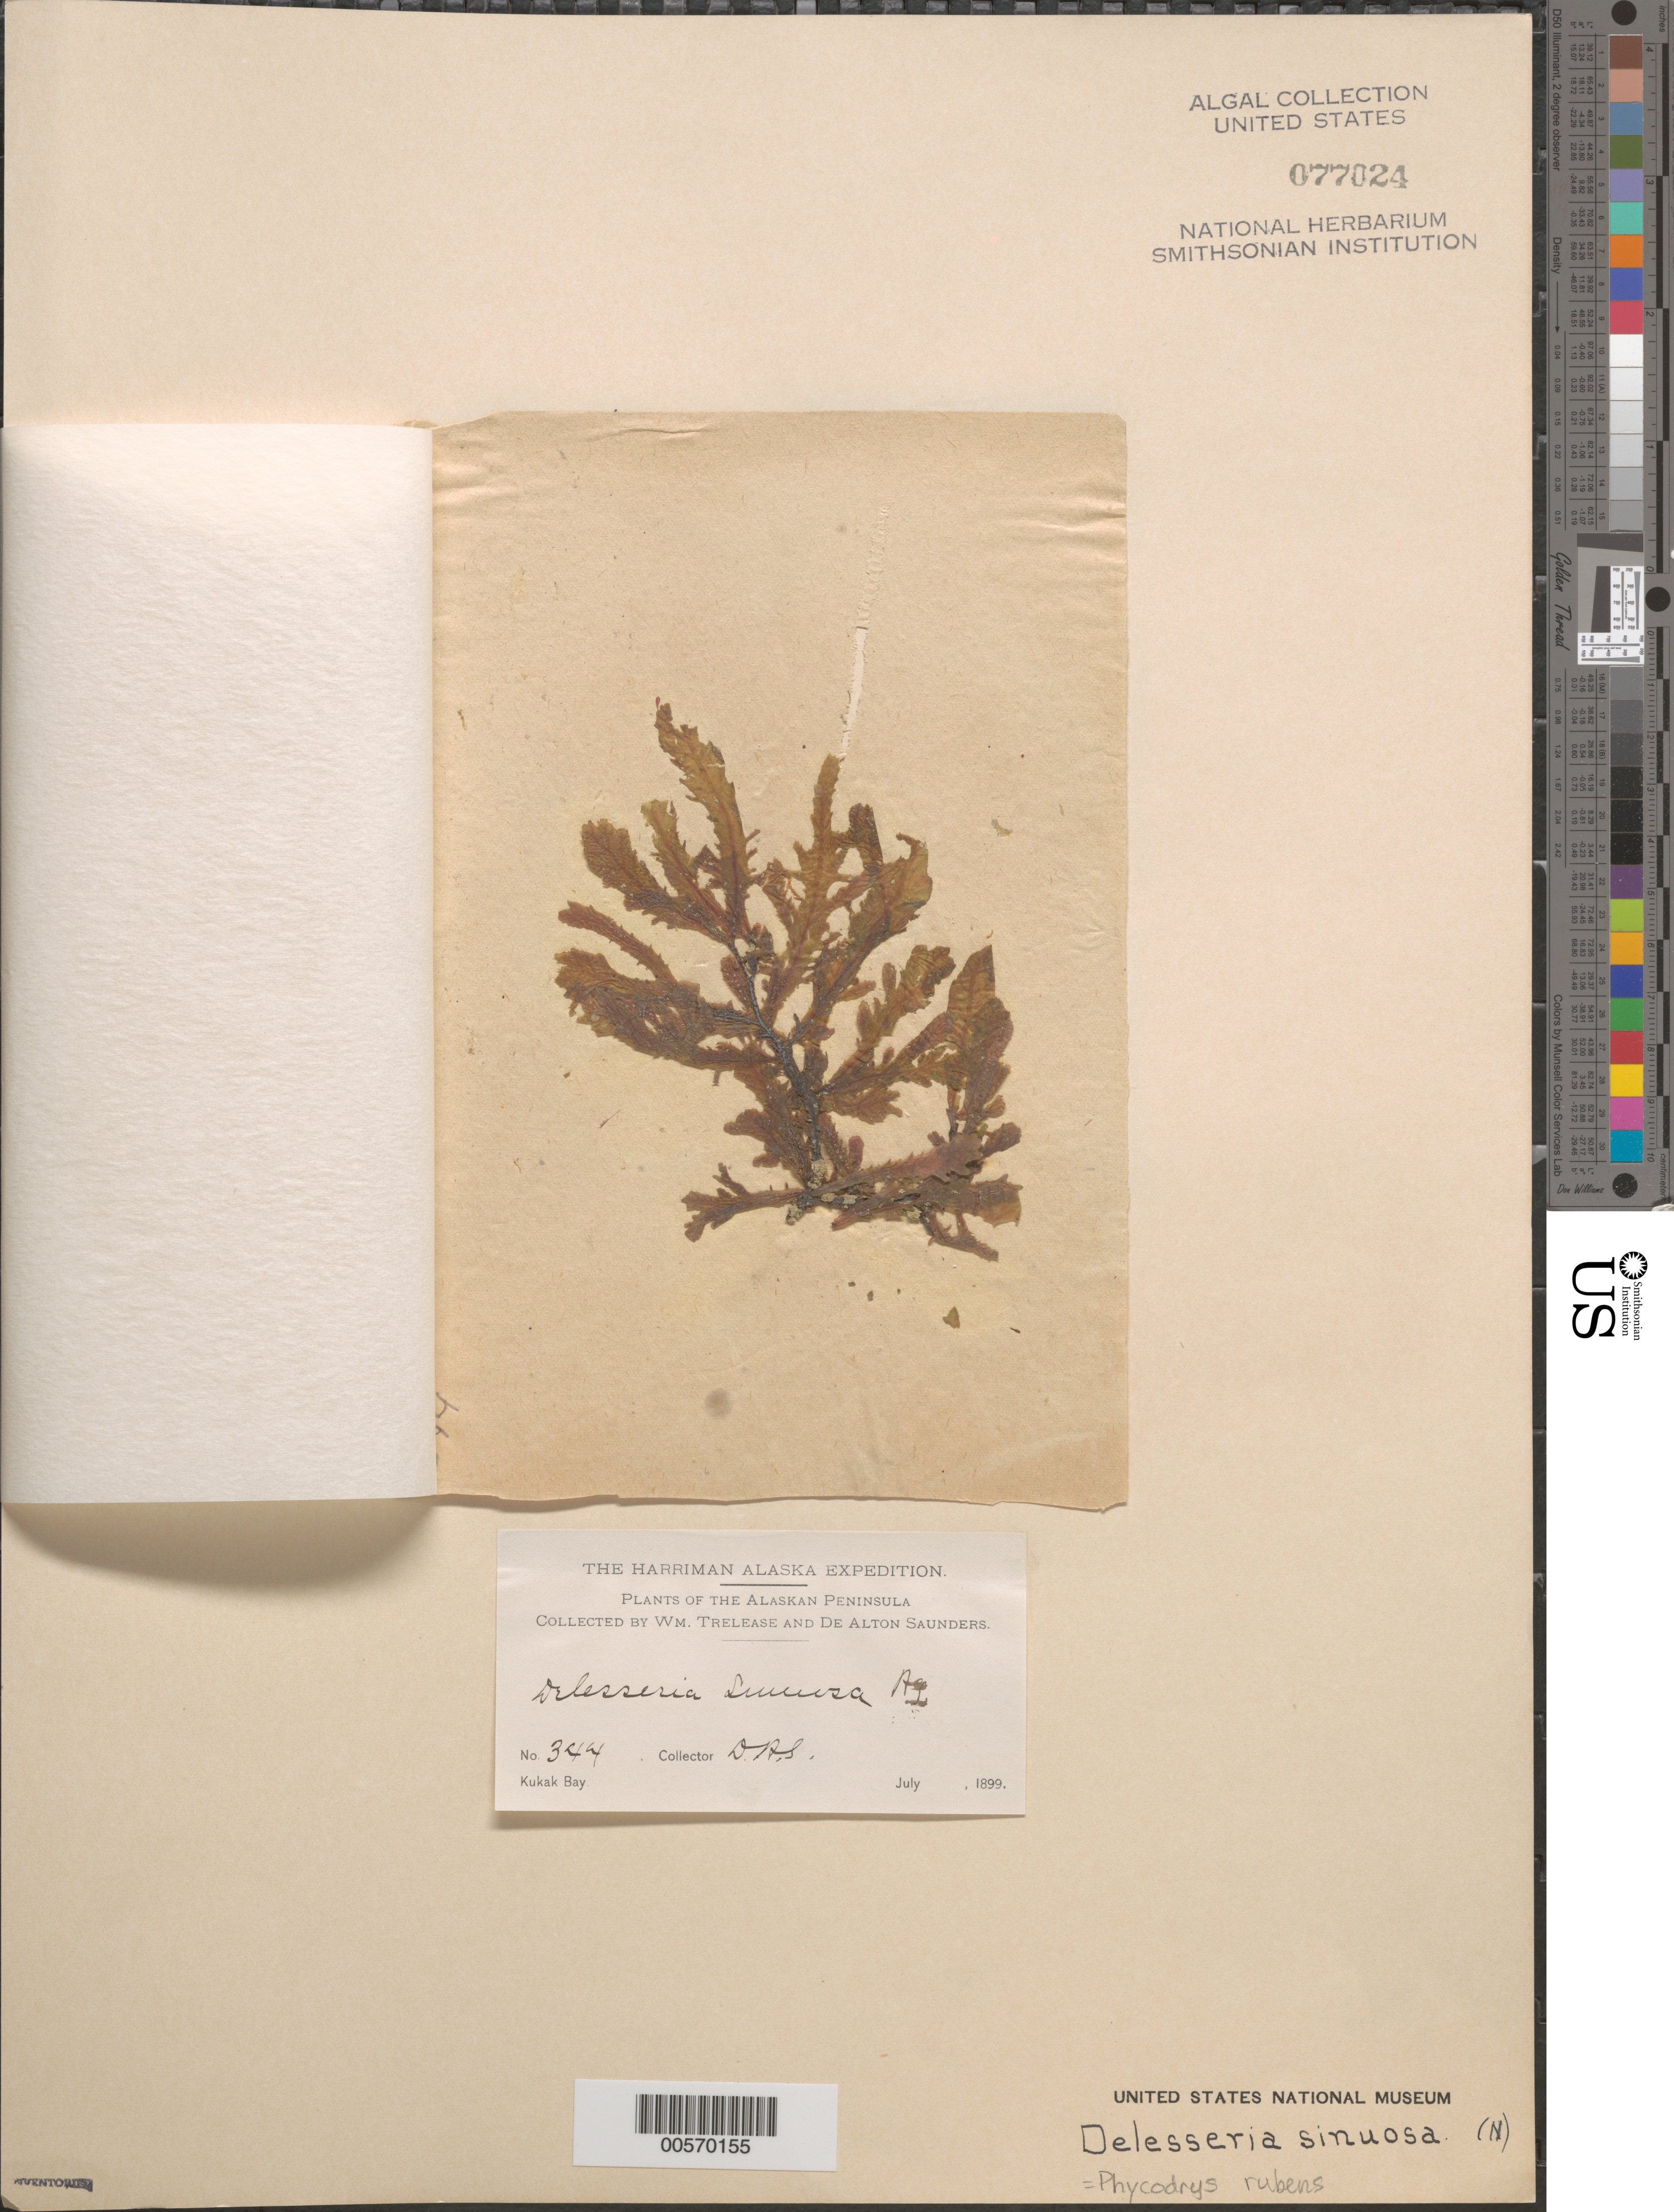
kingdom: Plantae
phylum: Rhodophyta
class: Florideophyceae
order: Ceramiales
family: Delesseriaceae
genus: Phycodrys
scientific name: Phycodrys rubens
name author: (L.) Batters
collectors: D. Saunders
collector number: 344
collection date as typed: Jul 1899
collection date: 1899-07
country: United States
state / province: Alaska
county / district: Dillingham Division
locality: Kukak Bay, "Alaska Peninsula"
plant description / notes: Harriman Alaska Expedition, 1899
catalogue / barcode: US 77024